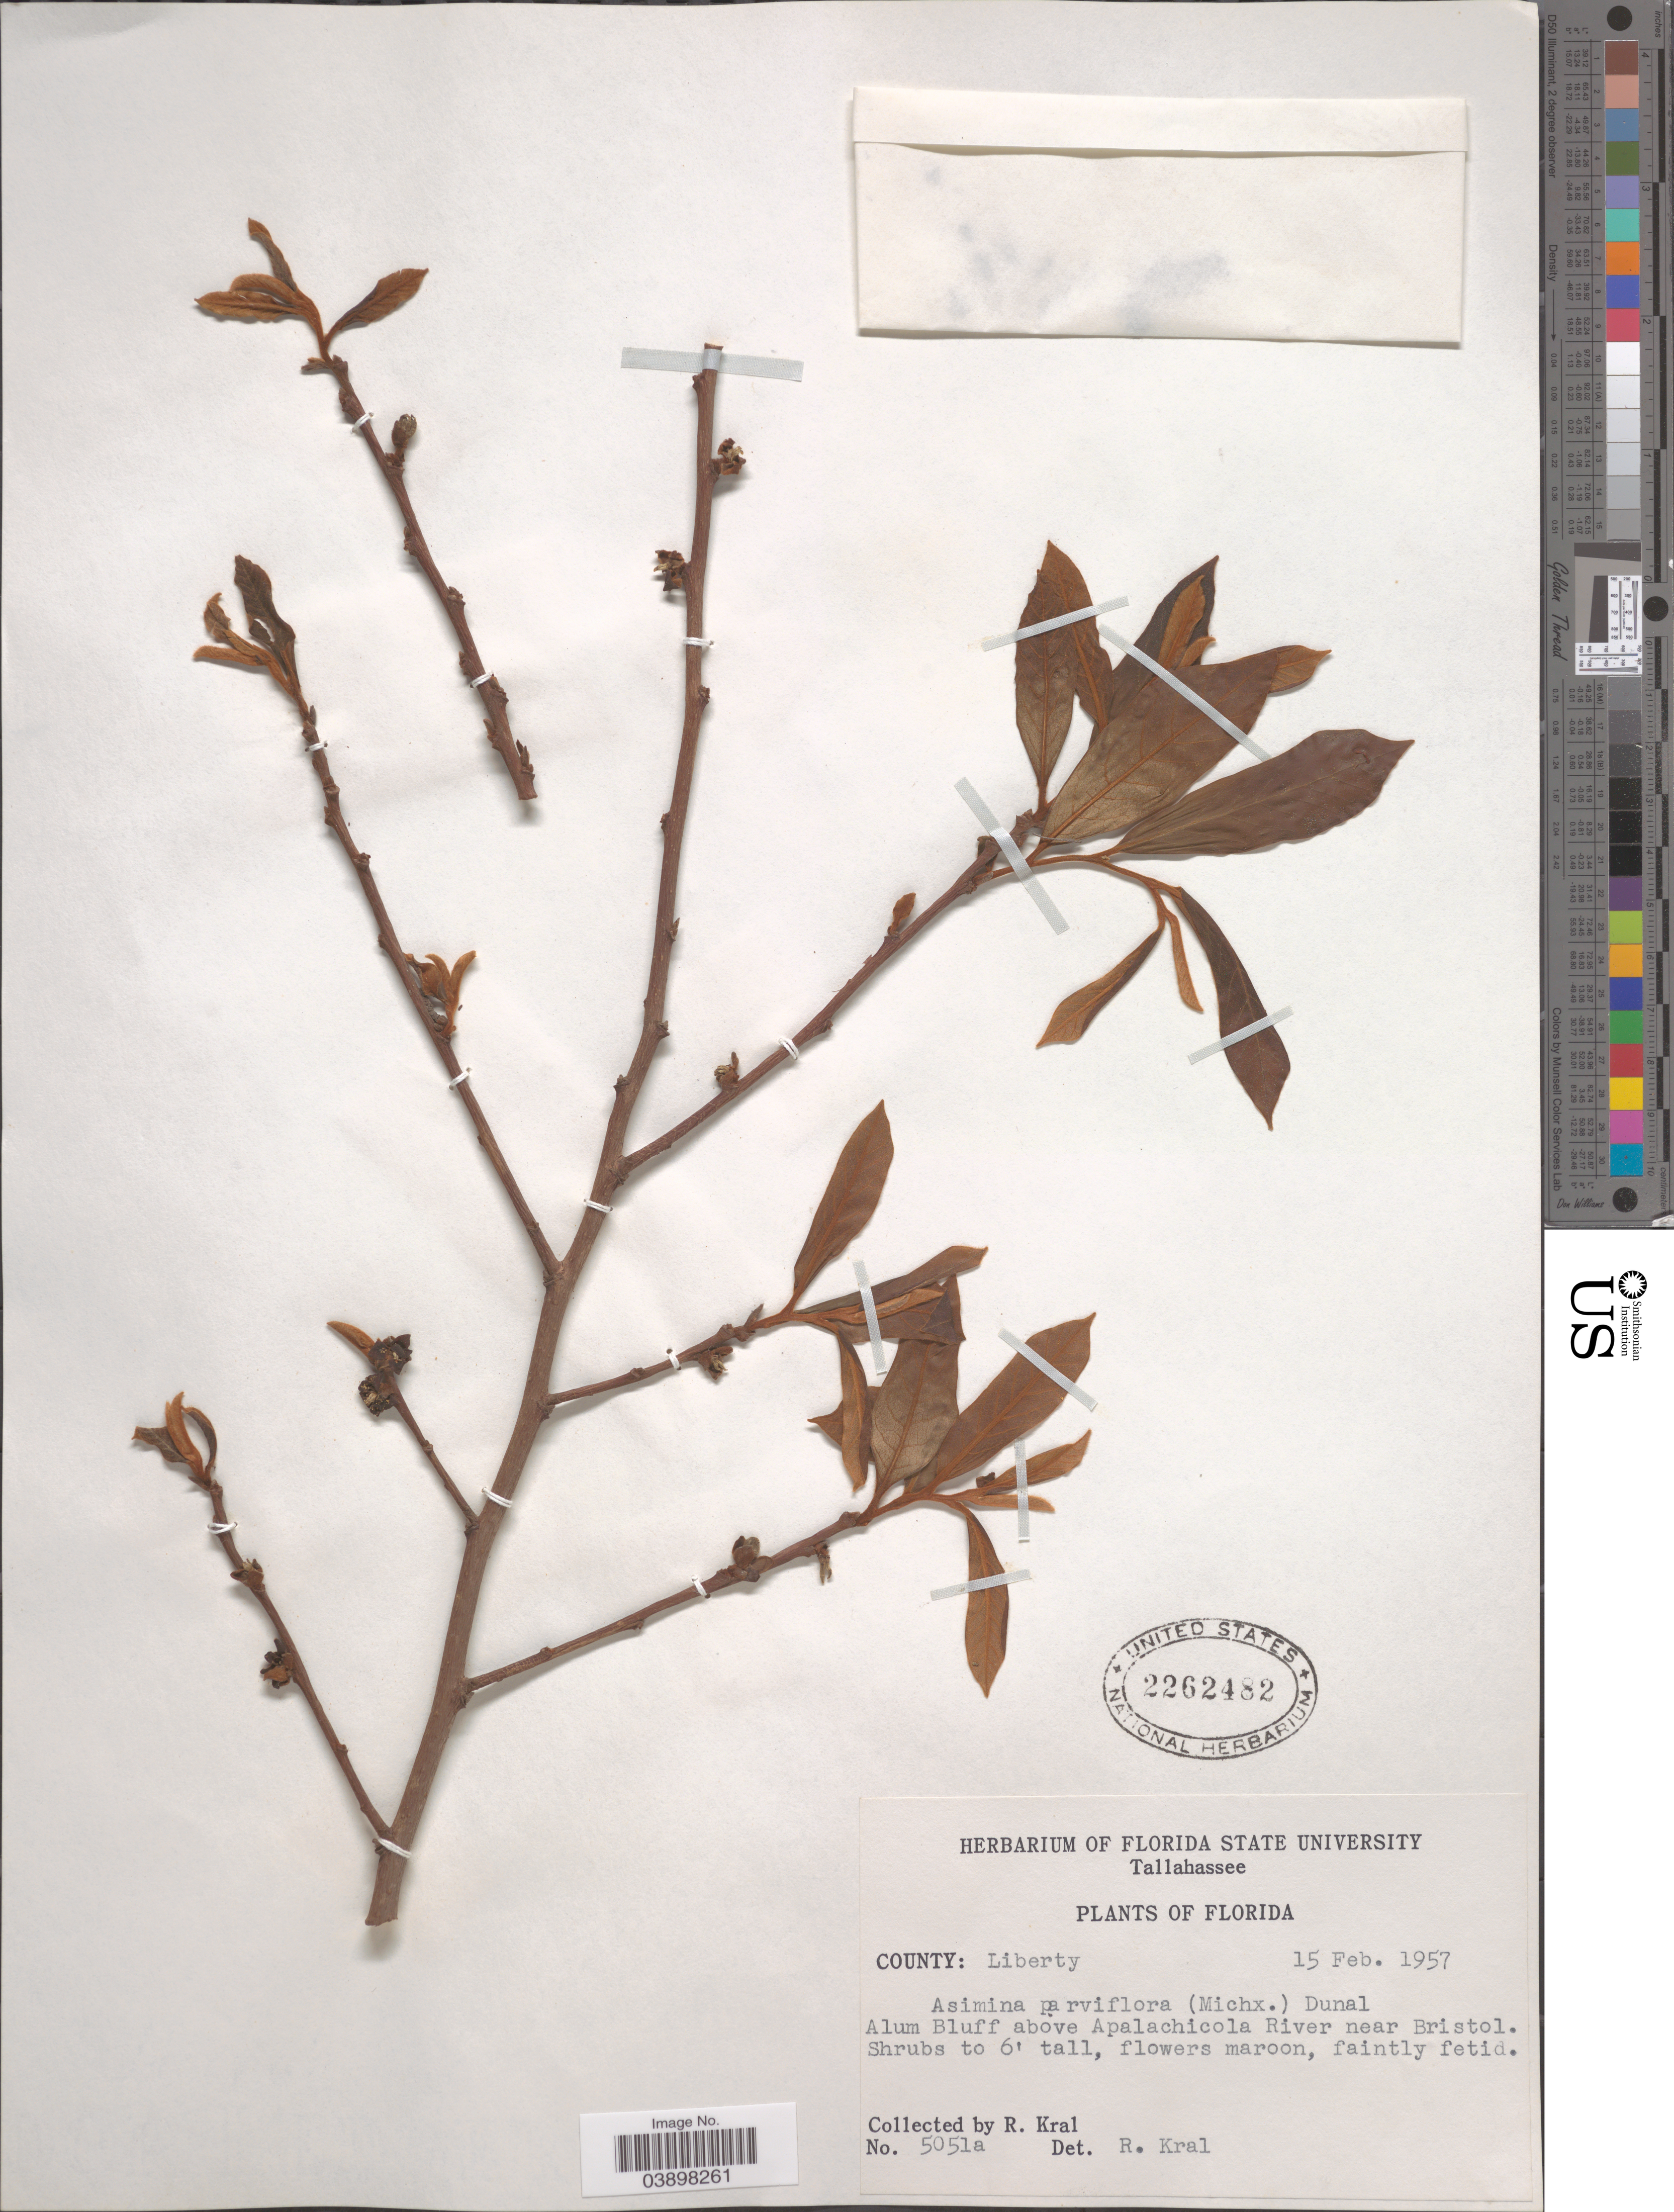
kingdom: Plantae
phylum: Tracheophyta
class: Magnoliopsida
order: Magnoliales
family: Annonaceae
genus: Asimina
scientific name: Asimina parviflora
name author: (Michx.) Dunal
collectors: R. Kral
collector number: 5051a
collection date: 1957-02-15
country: United States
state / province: Florida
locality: County: Liberty. Alum Bluff above Apalachicola River near Bristol.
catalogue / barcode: US 2262482